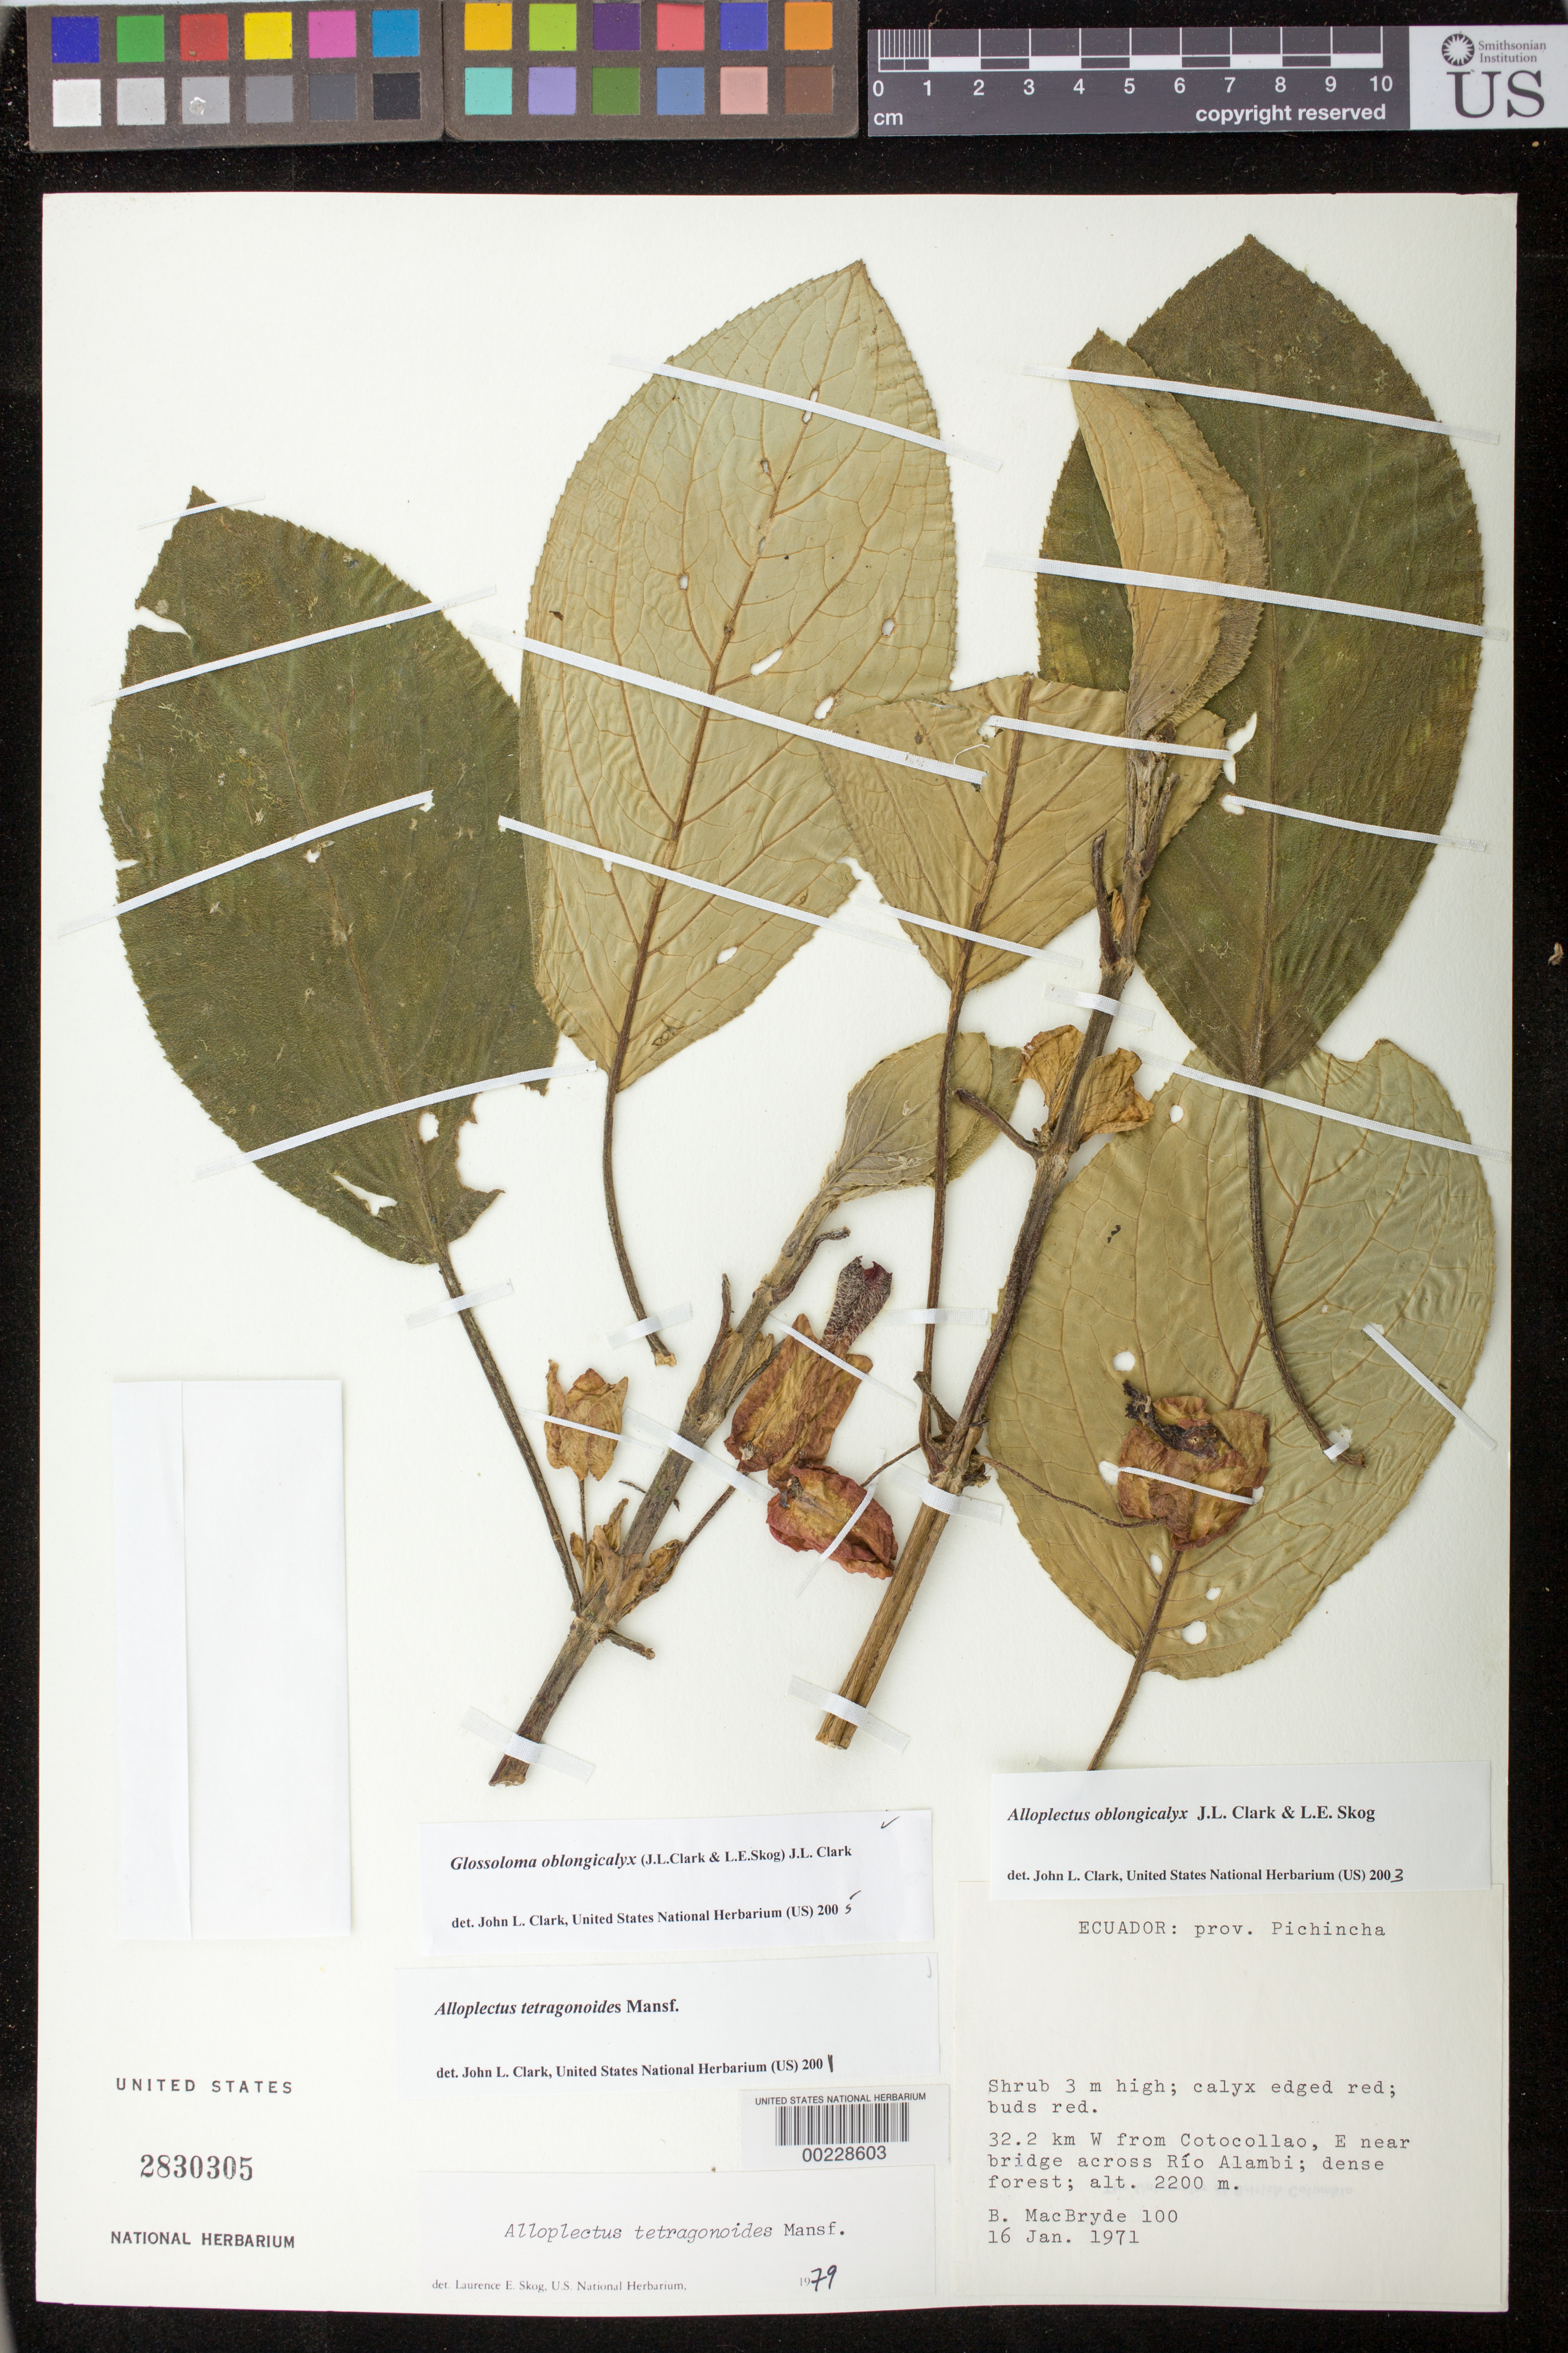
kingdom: Plantae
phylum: Tracheophyta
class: Magnoliopsida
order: Lamiales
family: Gesneriaceae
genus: Glossoloma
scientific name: Glossoloma oblongicalyx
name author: (J.L. Clark & L.E. Skog) J.L. Clark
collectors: B. MacBryde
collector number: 100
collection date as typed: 16 Jan 1971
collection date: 1971-01-16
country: Ecuador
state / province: Pichincha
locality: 32.2 km W from Cotocollao, E near bridge across Río Alambi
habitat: Dense forest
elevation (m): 2200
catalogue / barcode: US 2830305